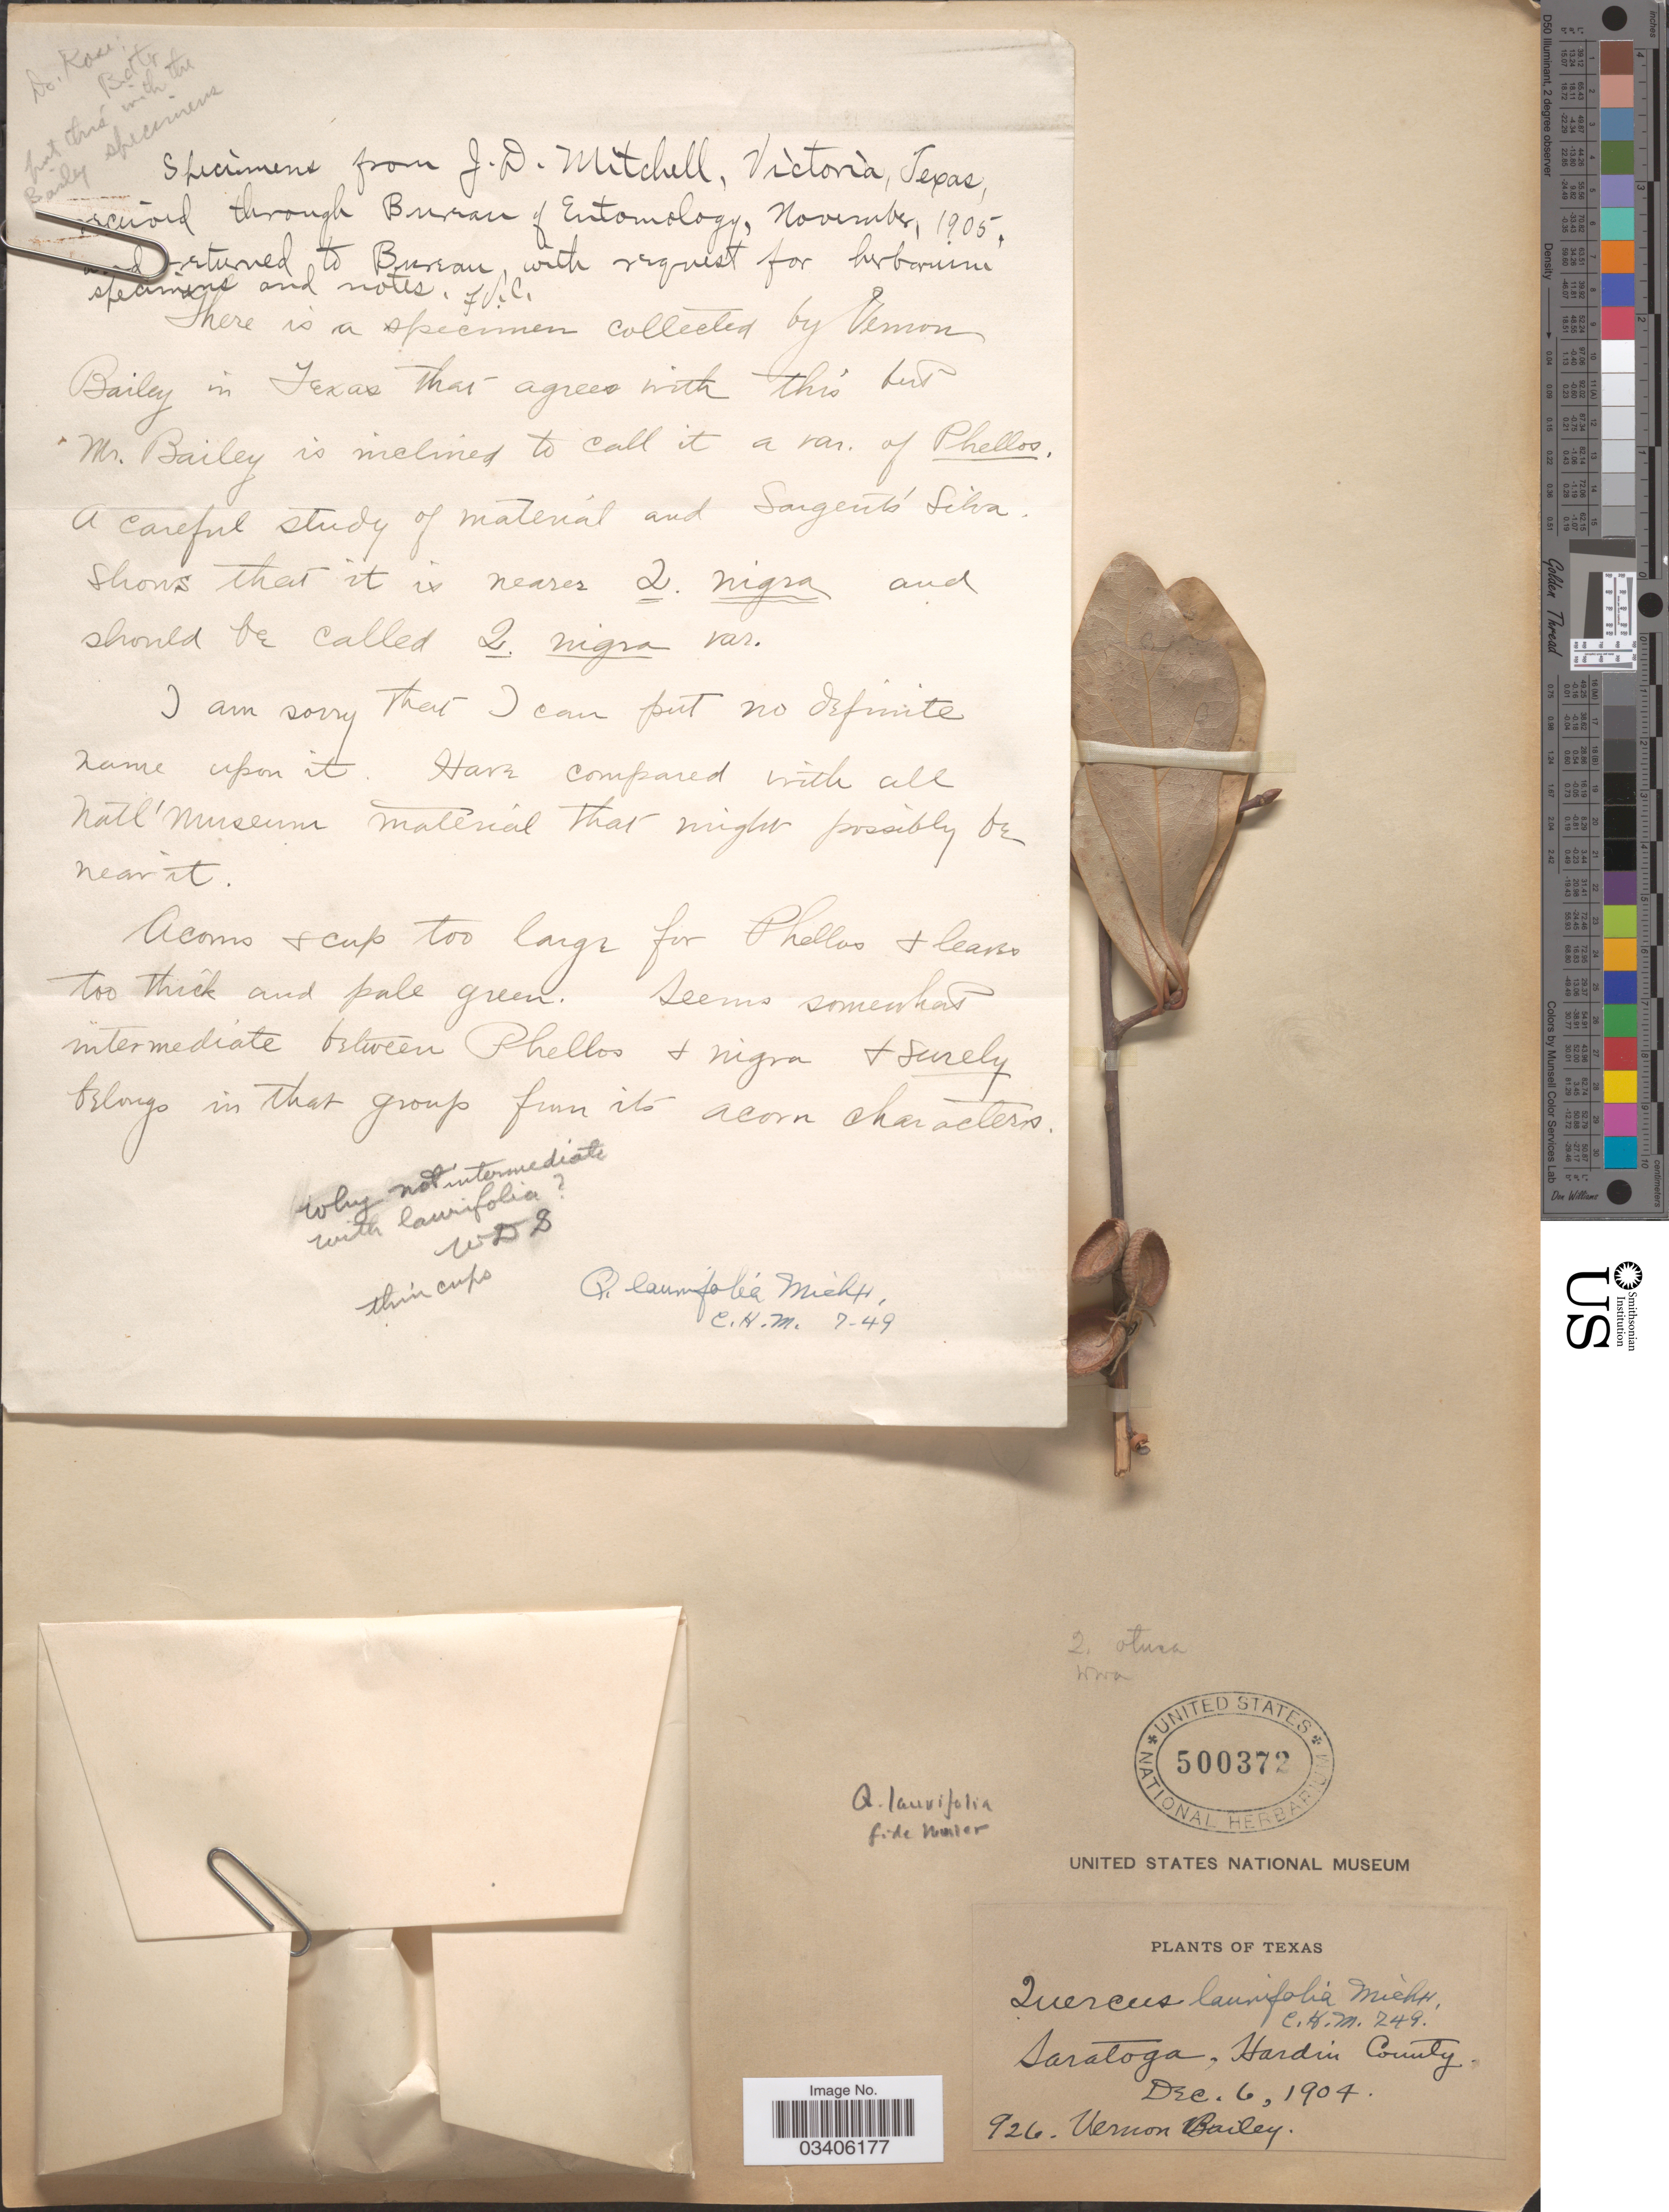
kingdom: Plantae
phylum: Tracheophyta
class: Magnoliopsida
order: Fagales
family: Fagaceae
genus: Quercus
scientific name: Quercus laurifolia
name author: Michx.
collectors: V. O. Bailey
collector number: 926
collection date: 1904-12-06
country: United States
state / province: Texas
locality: Saratoga, Hardin County.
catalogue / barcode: US 500372